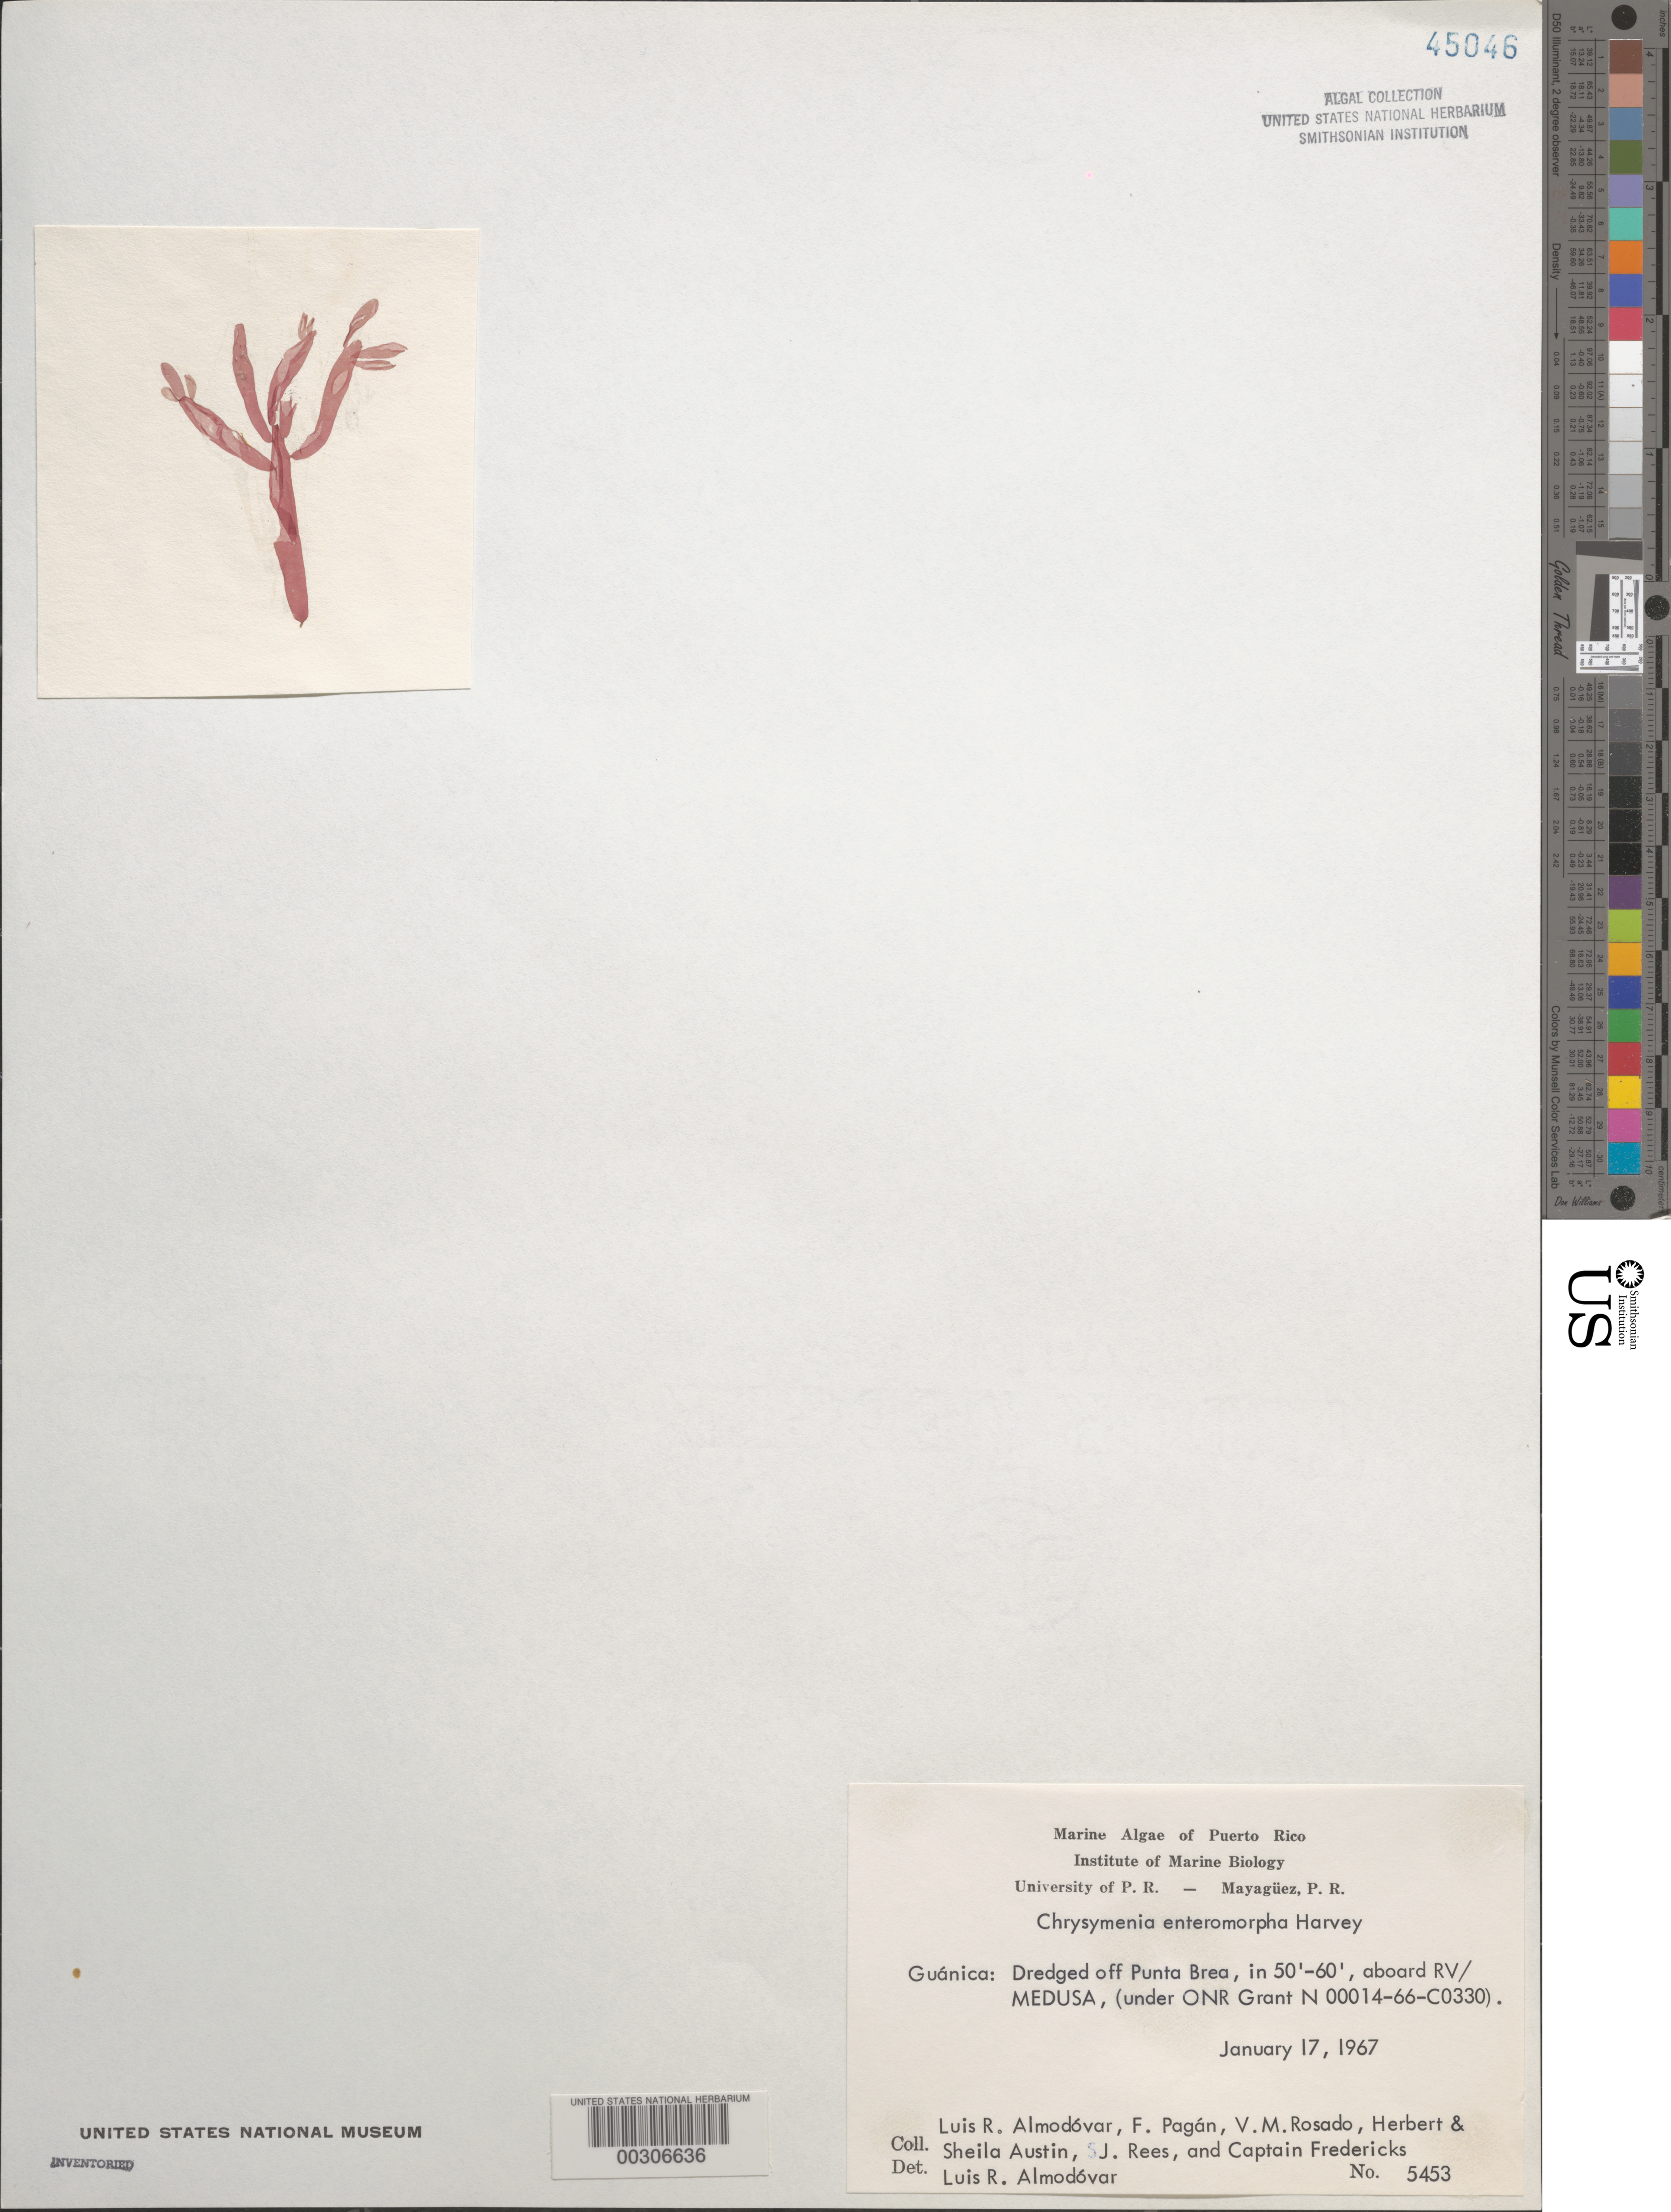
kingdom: Plantae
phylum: Rhodophyta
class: Florideophyceae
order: Rhodymeniales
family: Rhodymeniaceae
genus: Botryocladia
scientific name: Botryocladia enteromorpha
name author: (Harv.) W.E. Schmidt et al. in W.E. Schmidt et al.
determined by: Algae name updating Project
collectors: L. Almodovar, F. Pagan, V. Rosado, H. Austin, S. Austin, J. Rees & C. Fredericks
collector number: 5453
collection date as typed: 17 Jan 1967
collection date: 1967-01-17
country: Puerto Rico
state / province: Guanica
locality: Off Punta Brea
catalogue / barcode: US 45046